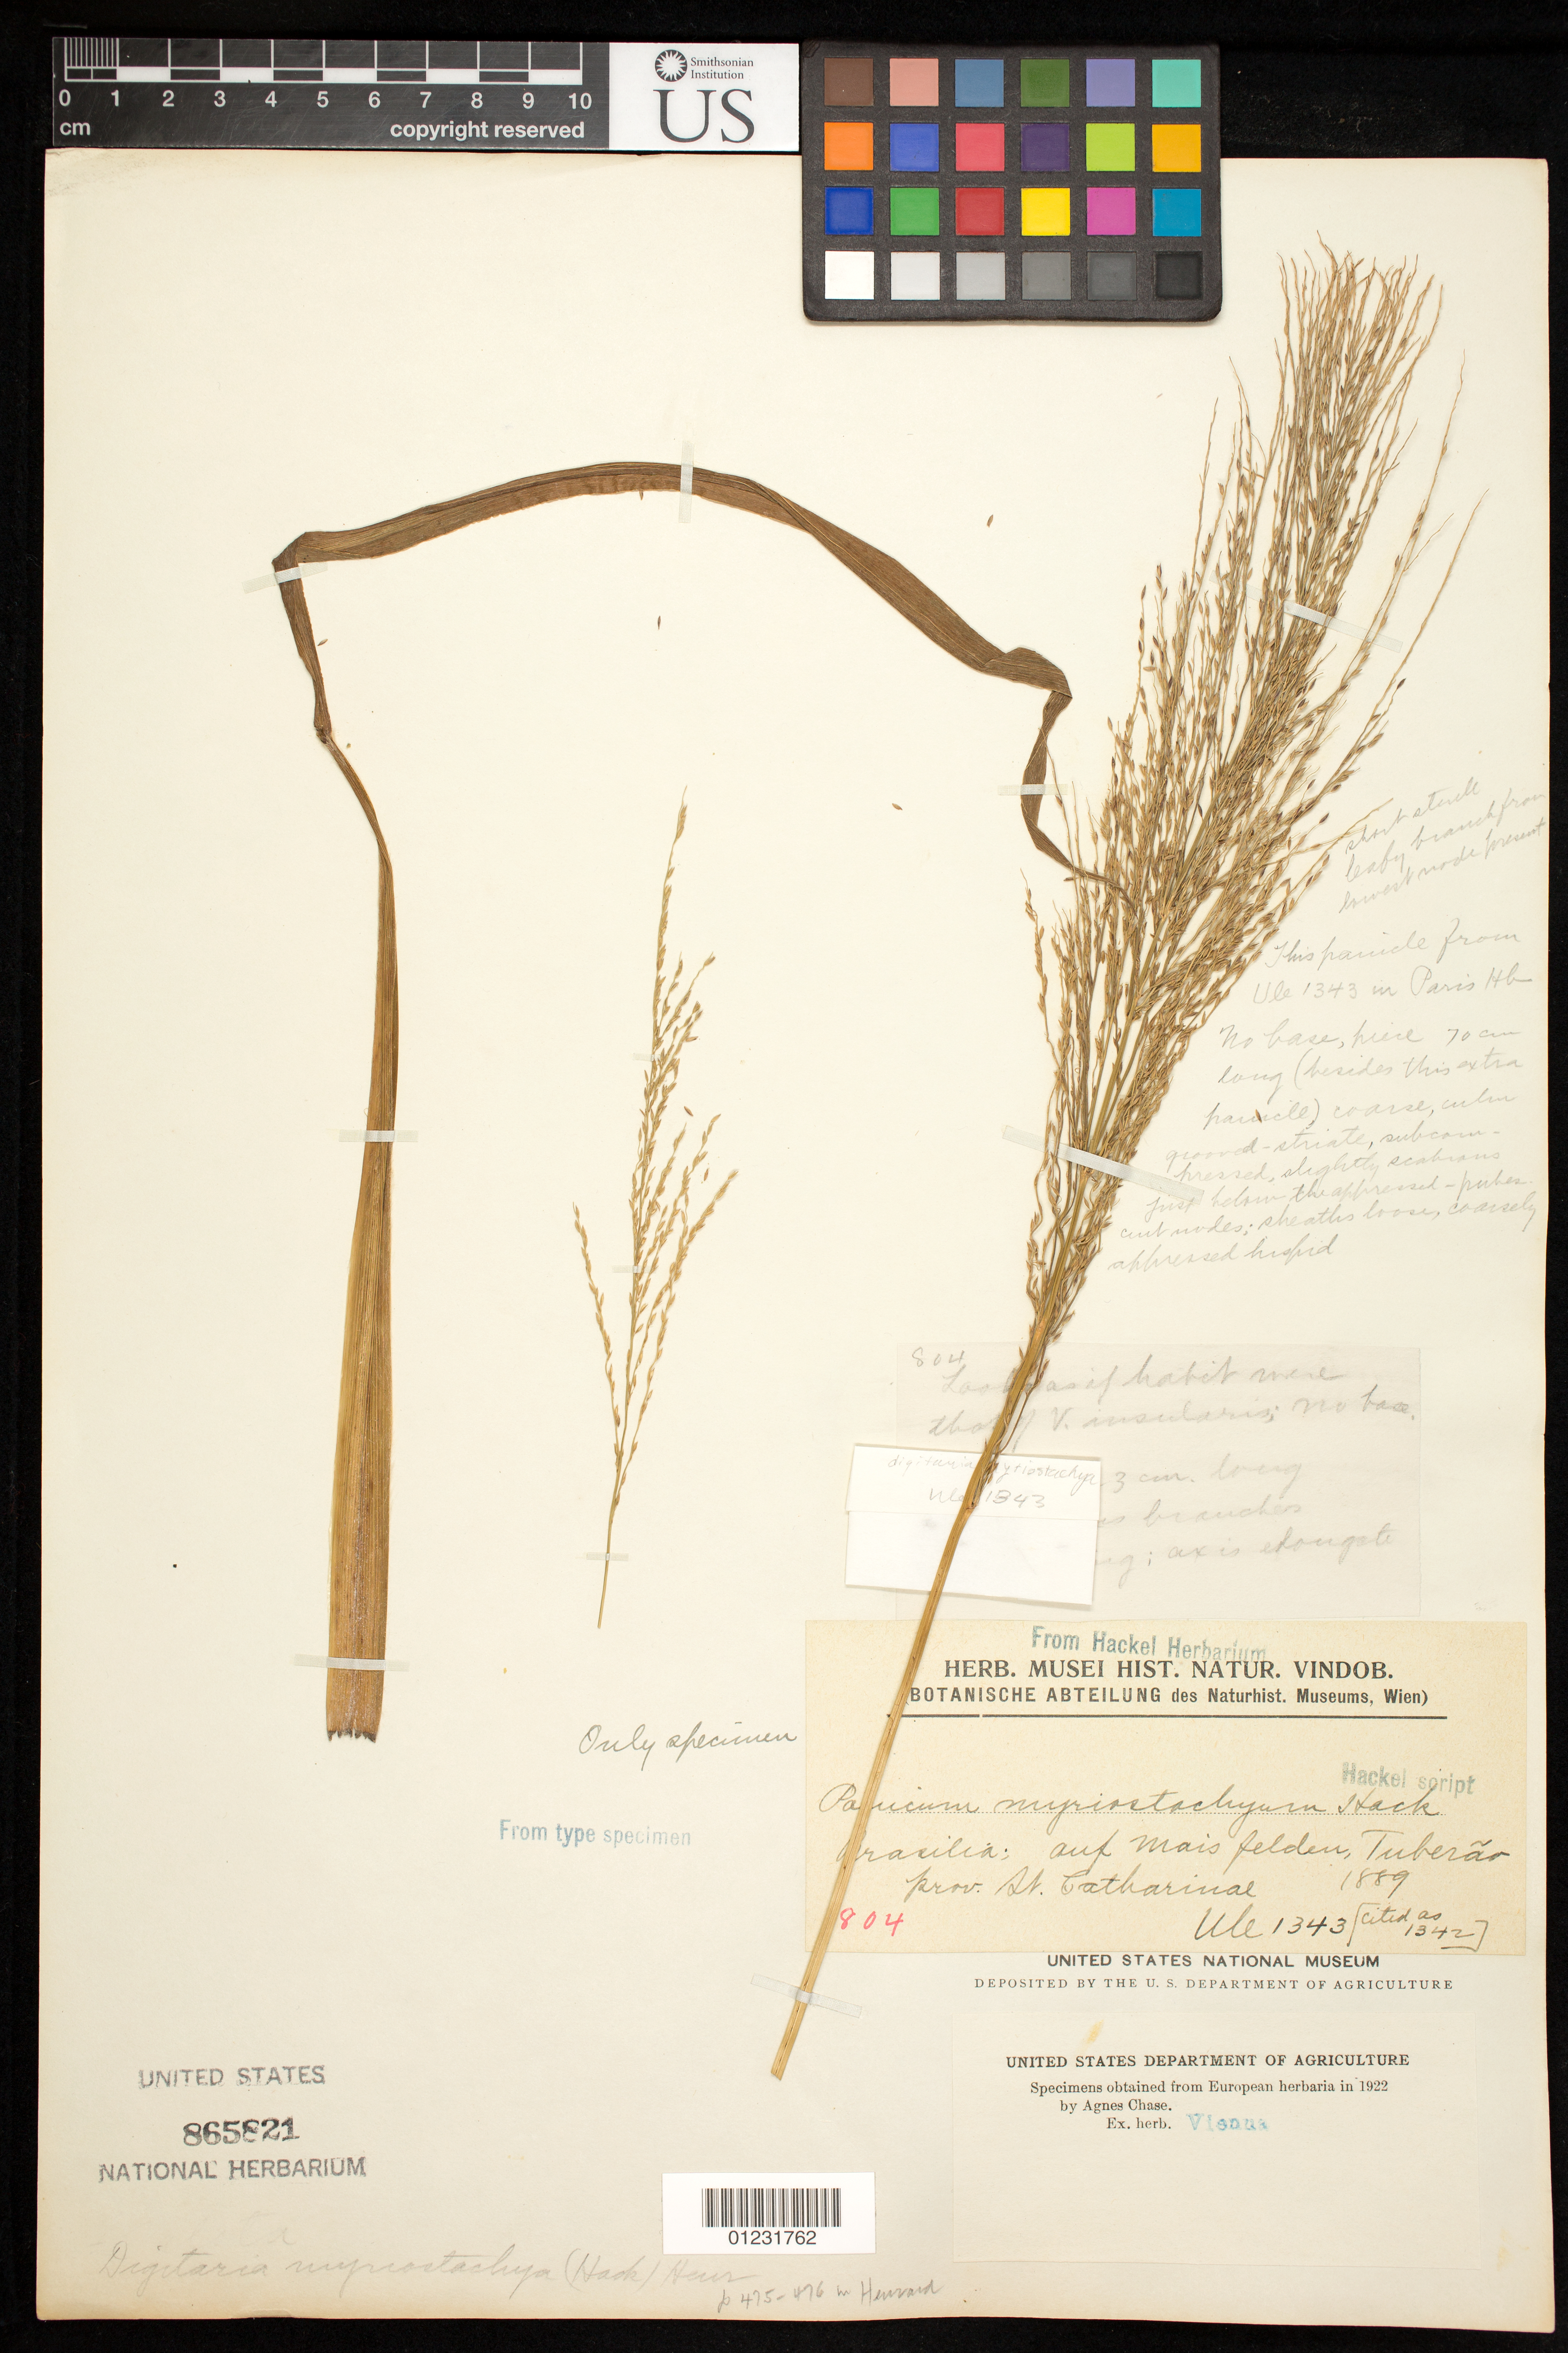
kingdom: Plantae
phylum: Tracheophyta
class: Liliopsida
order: Poales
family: Poaceae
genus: Panicum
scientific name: Panicum myriostachyum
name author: Hack.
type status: Isotype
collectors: E. H. Ule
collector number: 1343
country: Brazil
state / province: Santa Catarina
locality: Brasilia, St. Catharinae, auf Mais felden, Tuberao.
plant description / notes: Fragmentary material of type specimen ex herb. Hackel (Vienna).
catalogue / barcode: US 865821